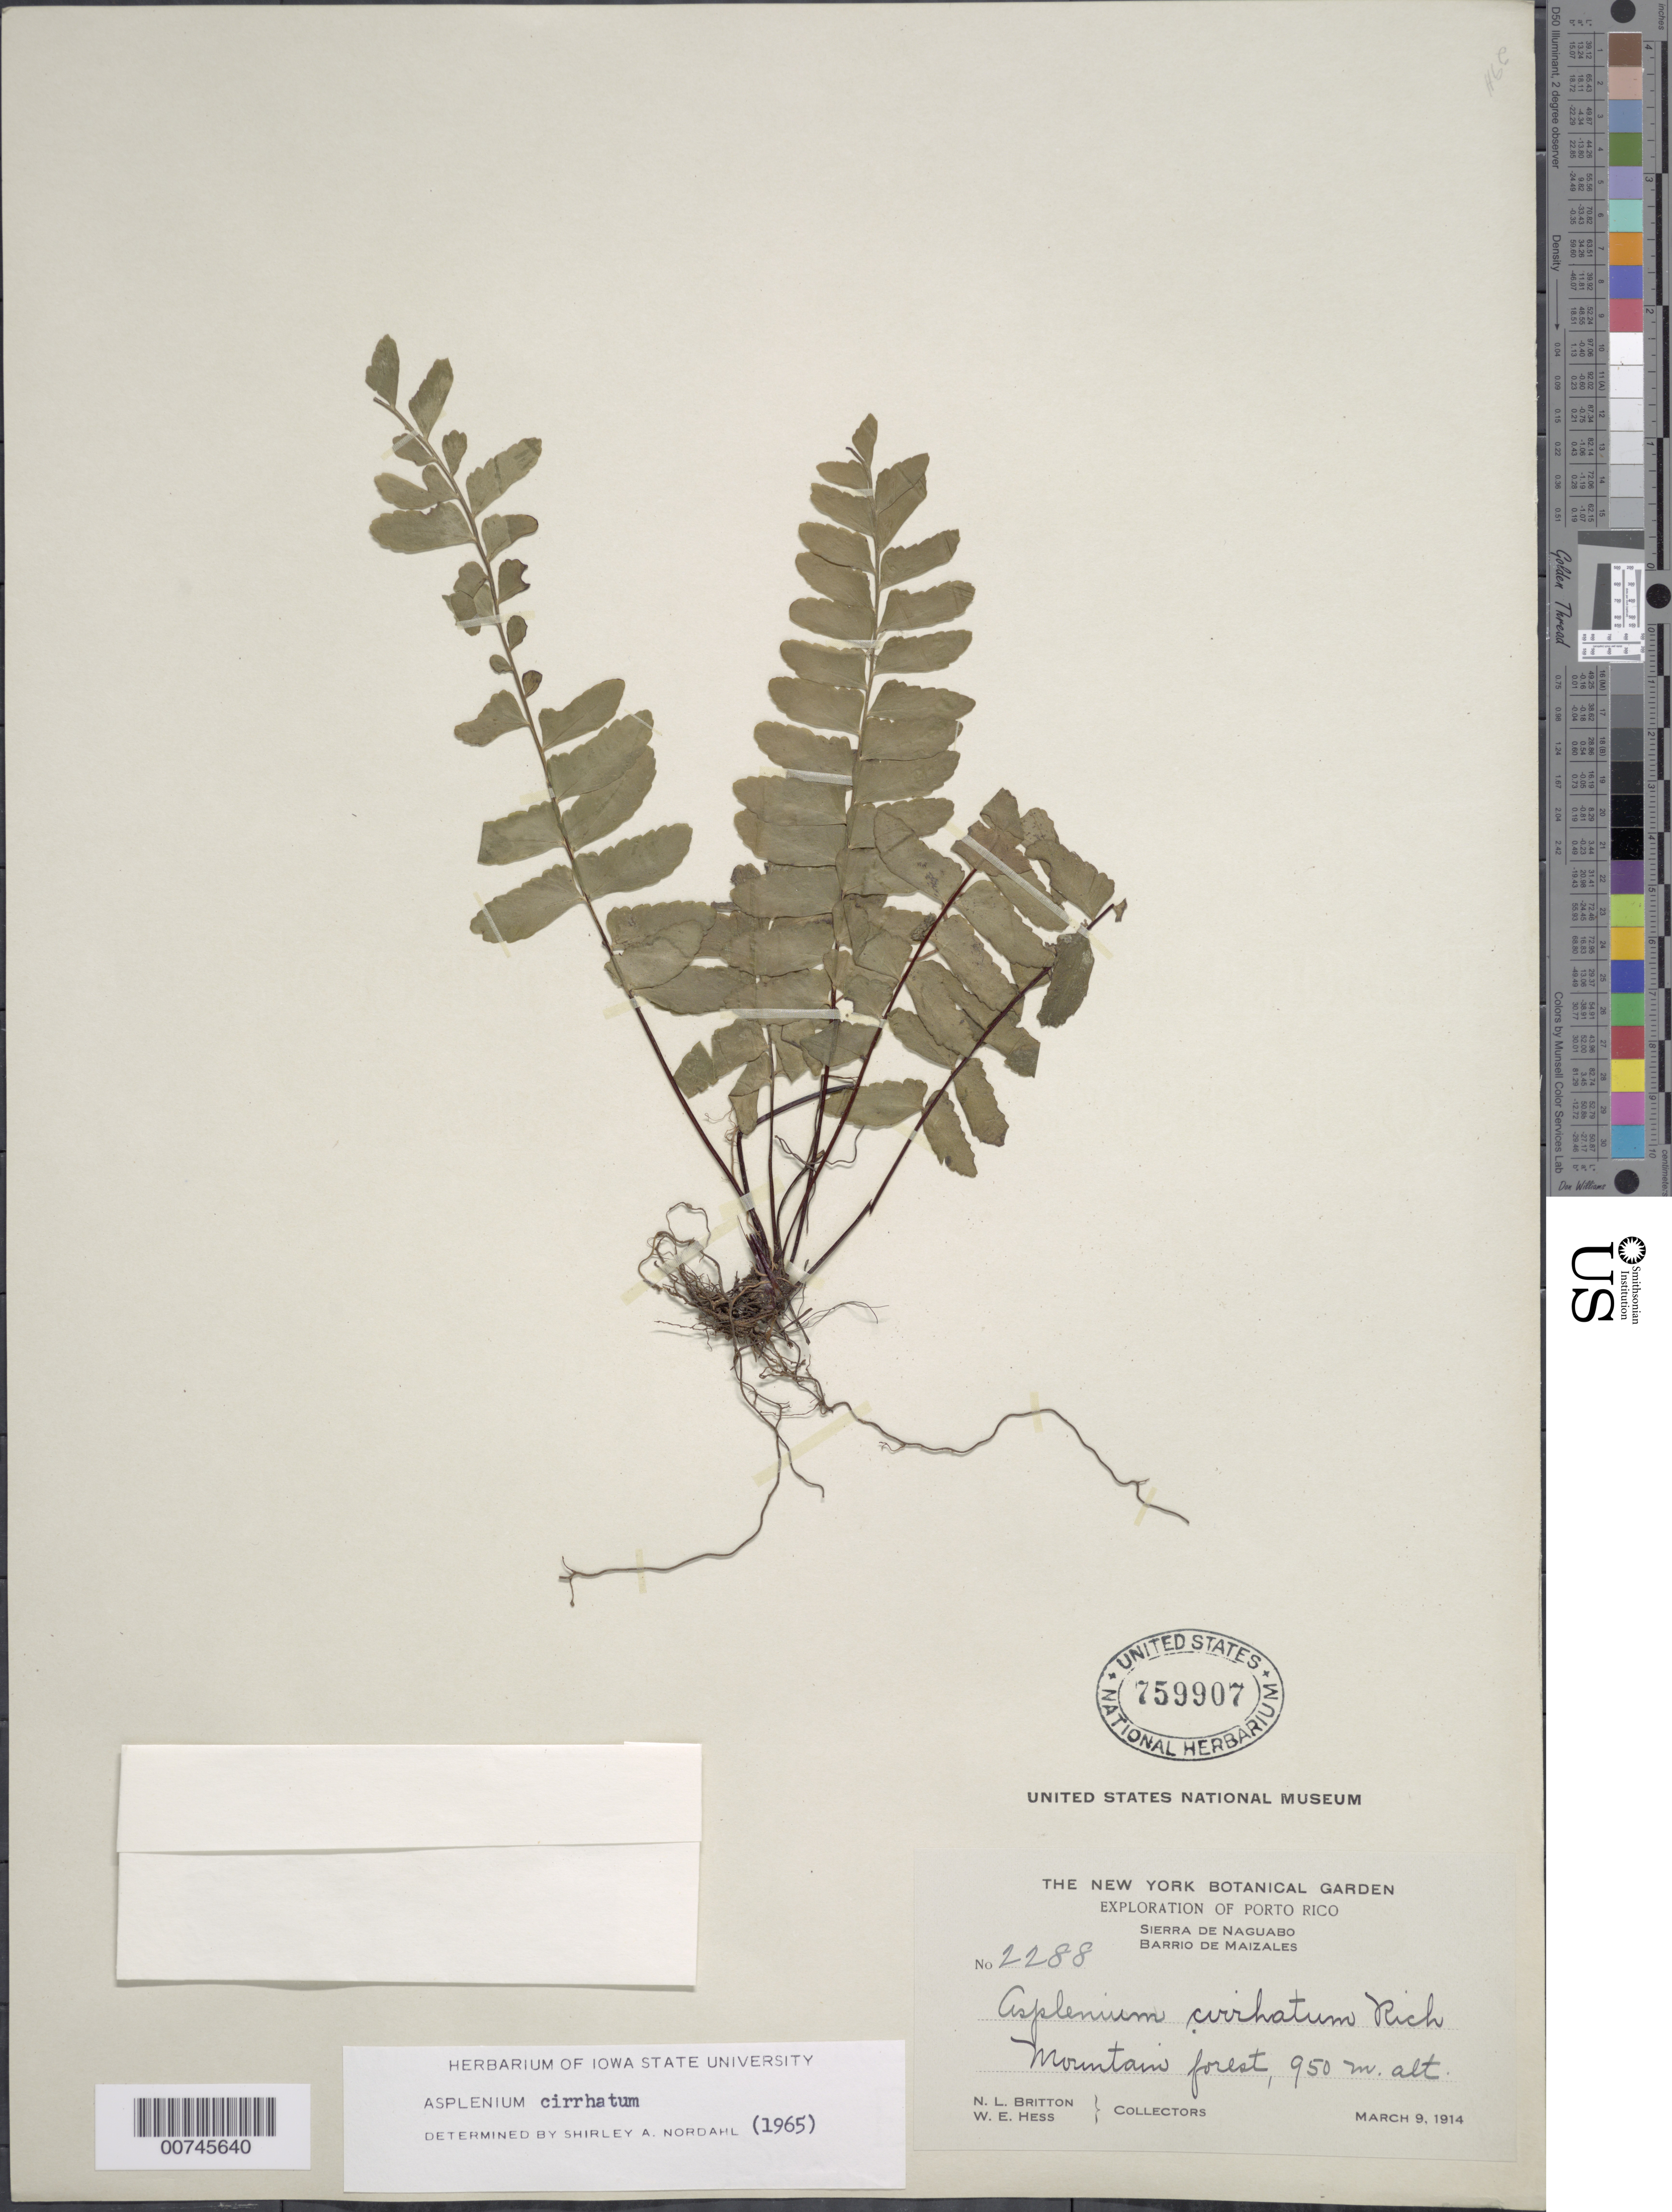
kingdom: Plantae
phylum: Tracheophyta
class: Polypodiopsida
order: Polypodiales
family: Aspleniaceae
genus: Asplenium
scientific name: Asplenium radicans var. cirrhatum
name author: (Rich. ex Willd.) Rosenst.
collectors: N. Britton & W. Hess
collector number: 2288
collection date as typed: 09 Mar 1914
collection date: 1914-03-09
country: Puerto Rico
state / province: Naguabo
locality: Sierra de Naguabo, Barrio Maizales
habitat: Mountain forest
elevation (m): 950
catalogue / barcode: US 759907